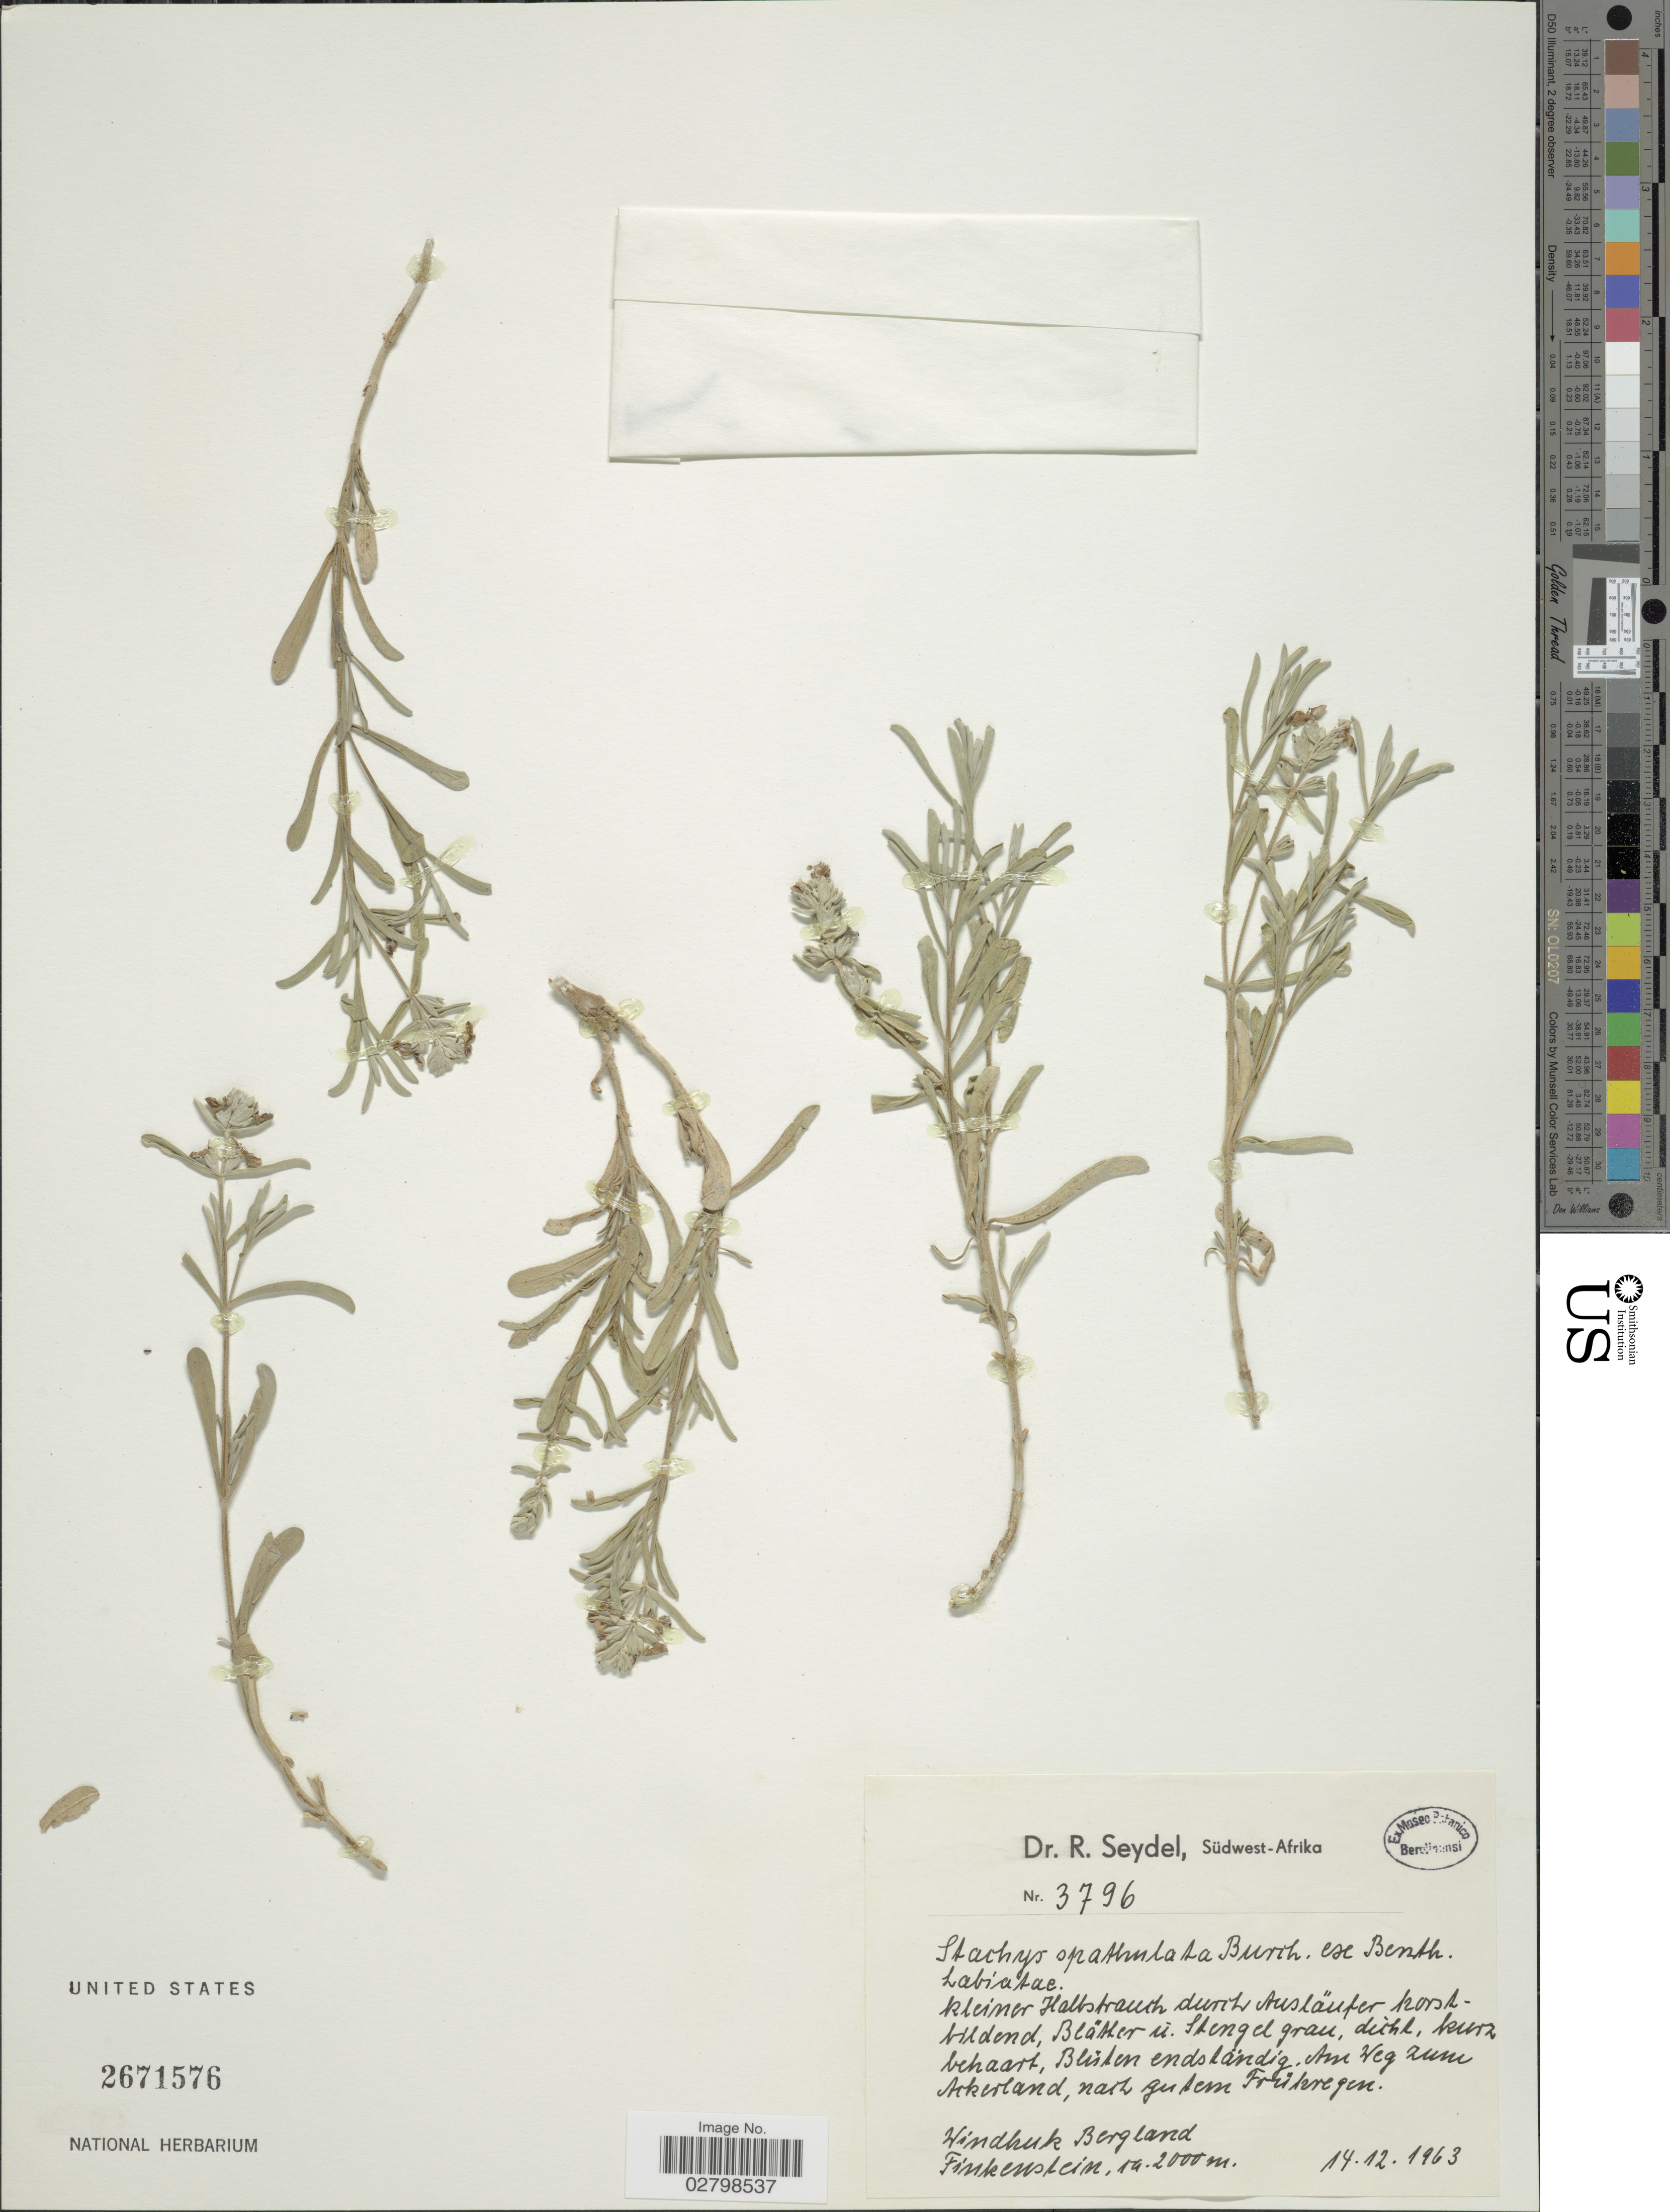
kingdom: Plantae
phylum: Tracheophyta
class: Magnoliopsida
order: Lamiales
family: Lamiaceae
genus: Stachys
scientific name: Stachys spathulata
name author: Burch. ex Benth.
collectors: R. Seydel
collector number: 3796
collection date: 1963-12-14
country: Namibia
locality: Südwest-Afrika. Windhuk Bergland. Finkenstein.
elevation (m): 2000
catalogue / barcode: US 2671576